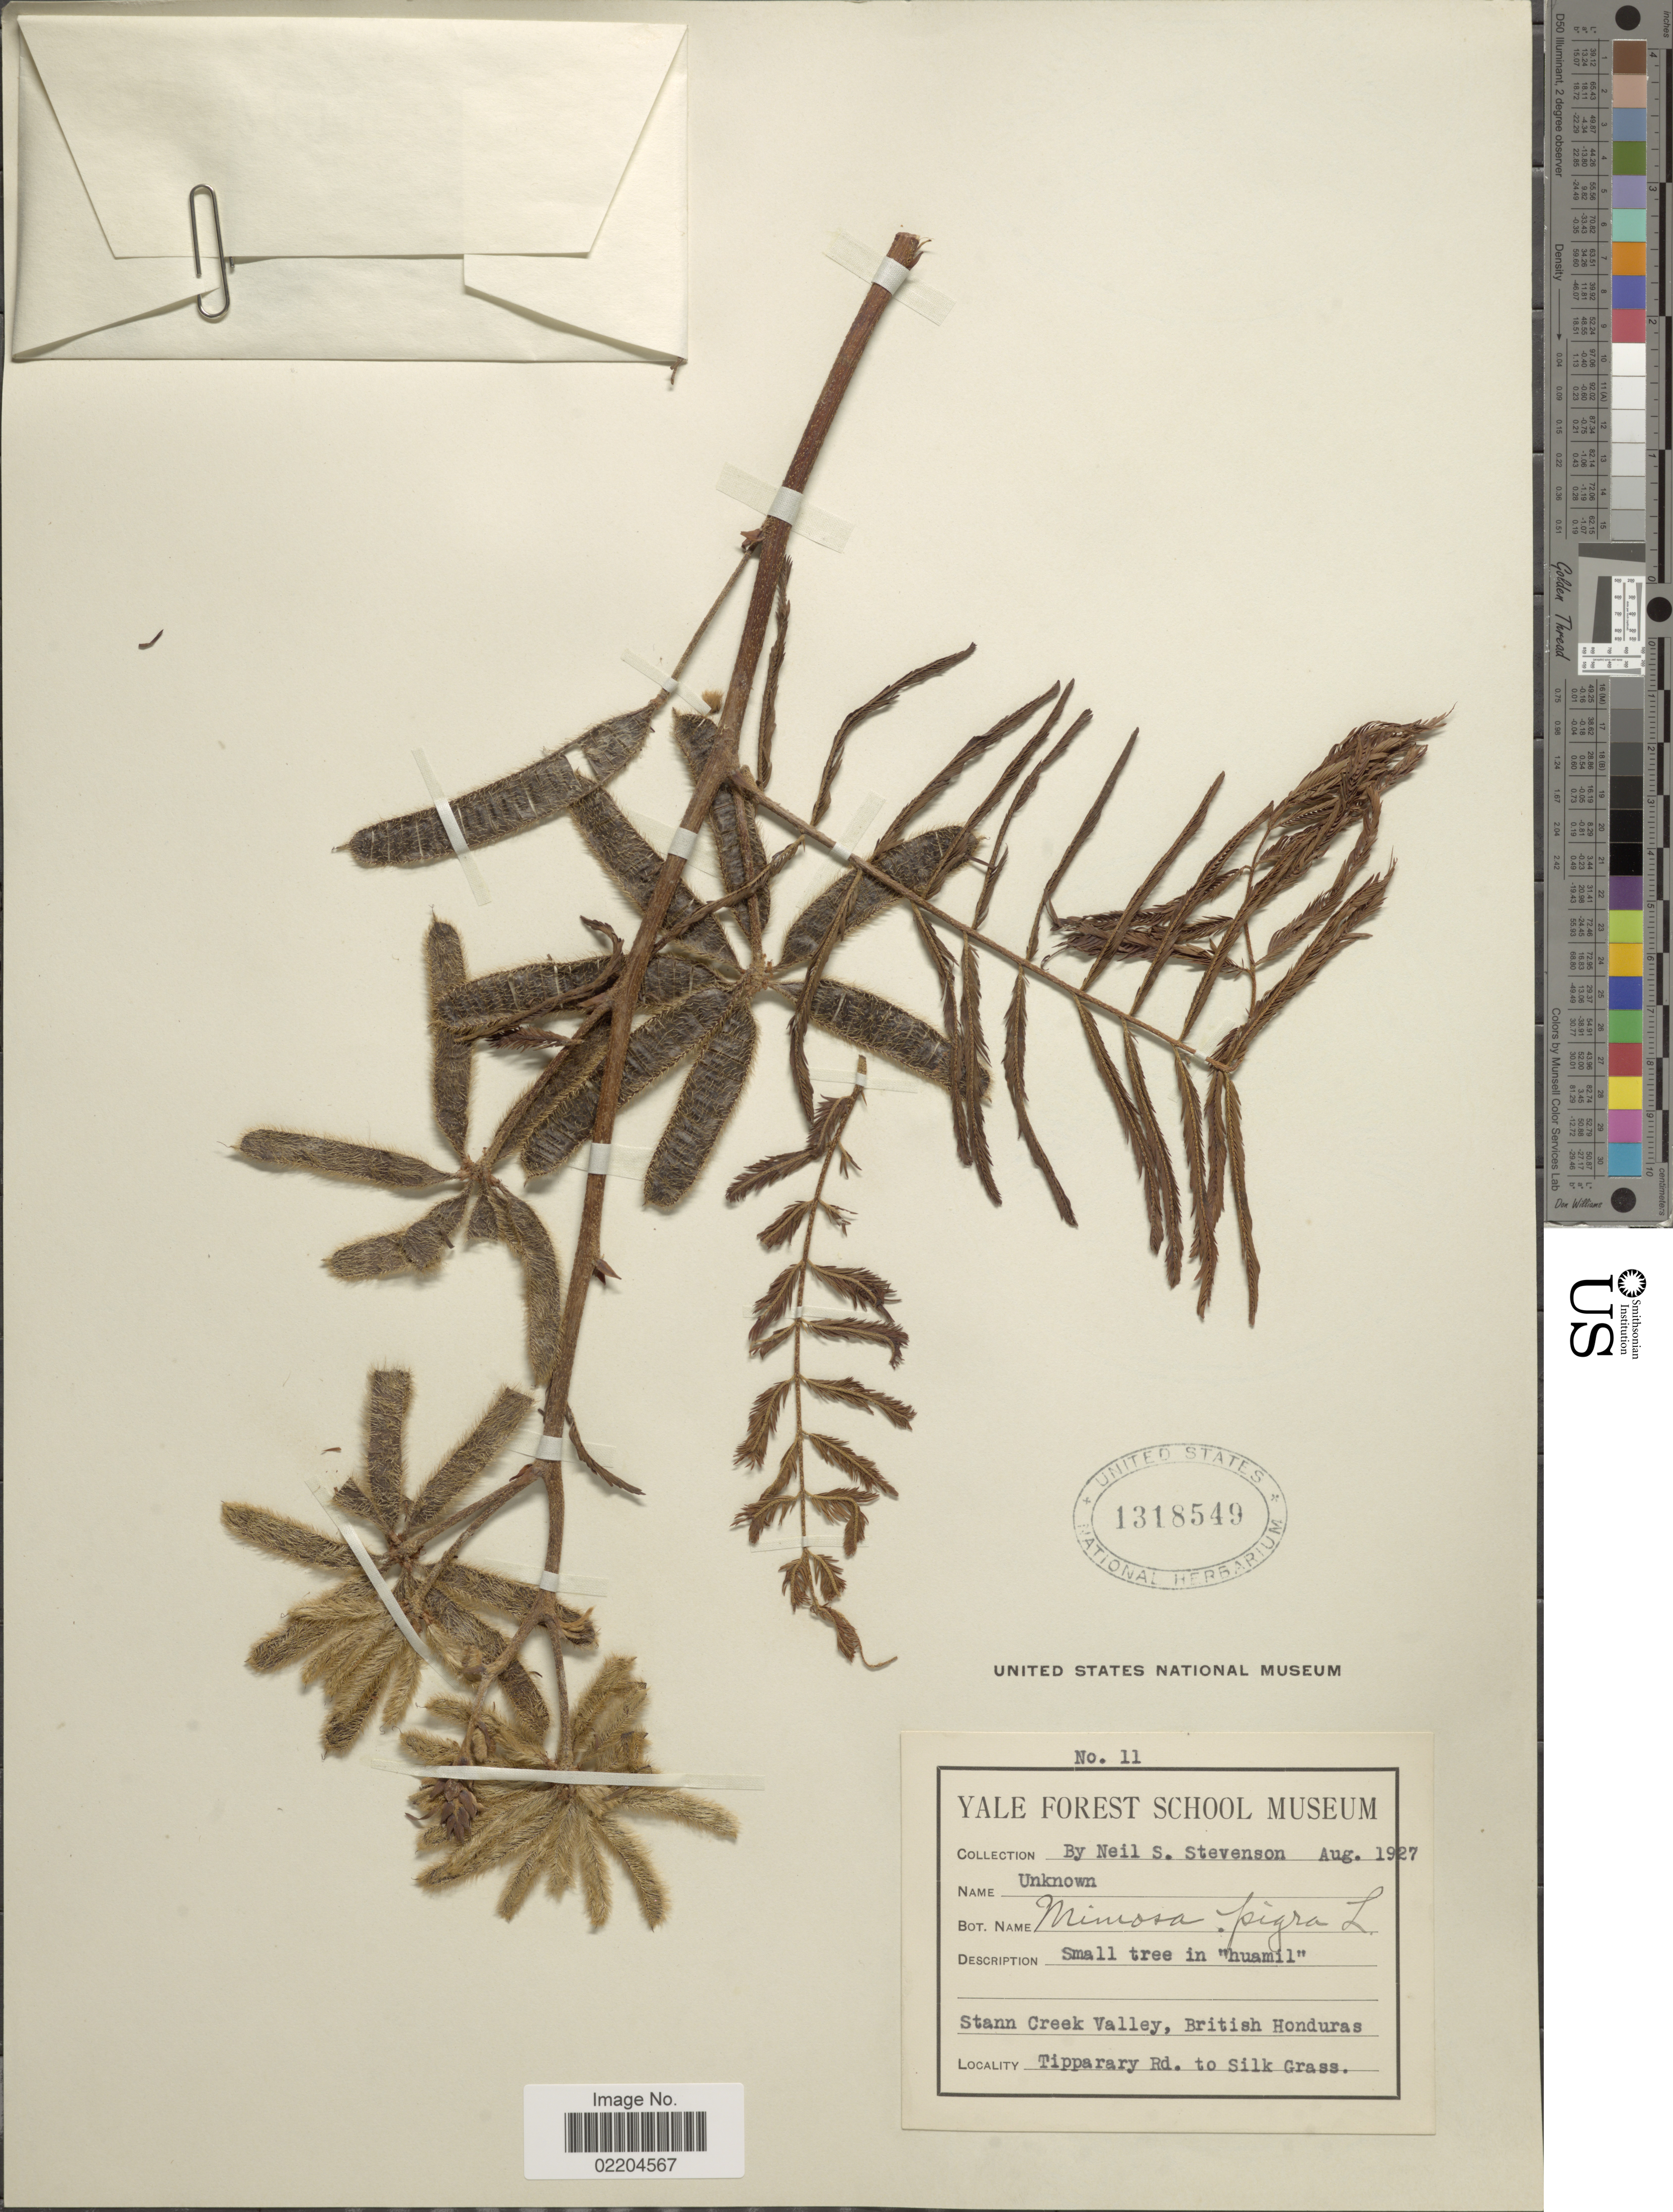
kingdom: Plantae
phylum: Tracheophyta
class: Magnoliopsida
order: Fabales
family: Fabaceae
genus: Mimosa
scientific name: Mimosa pigra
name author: L.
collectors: N. Stevenson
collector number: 11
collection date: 1927-08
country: Belize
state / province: Stann Creek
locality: Stann Creek Valley, British Honduras.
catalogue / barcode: US 1318549